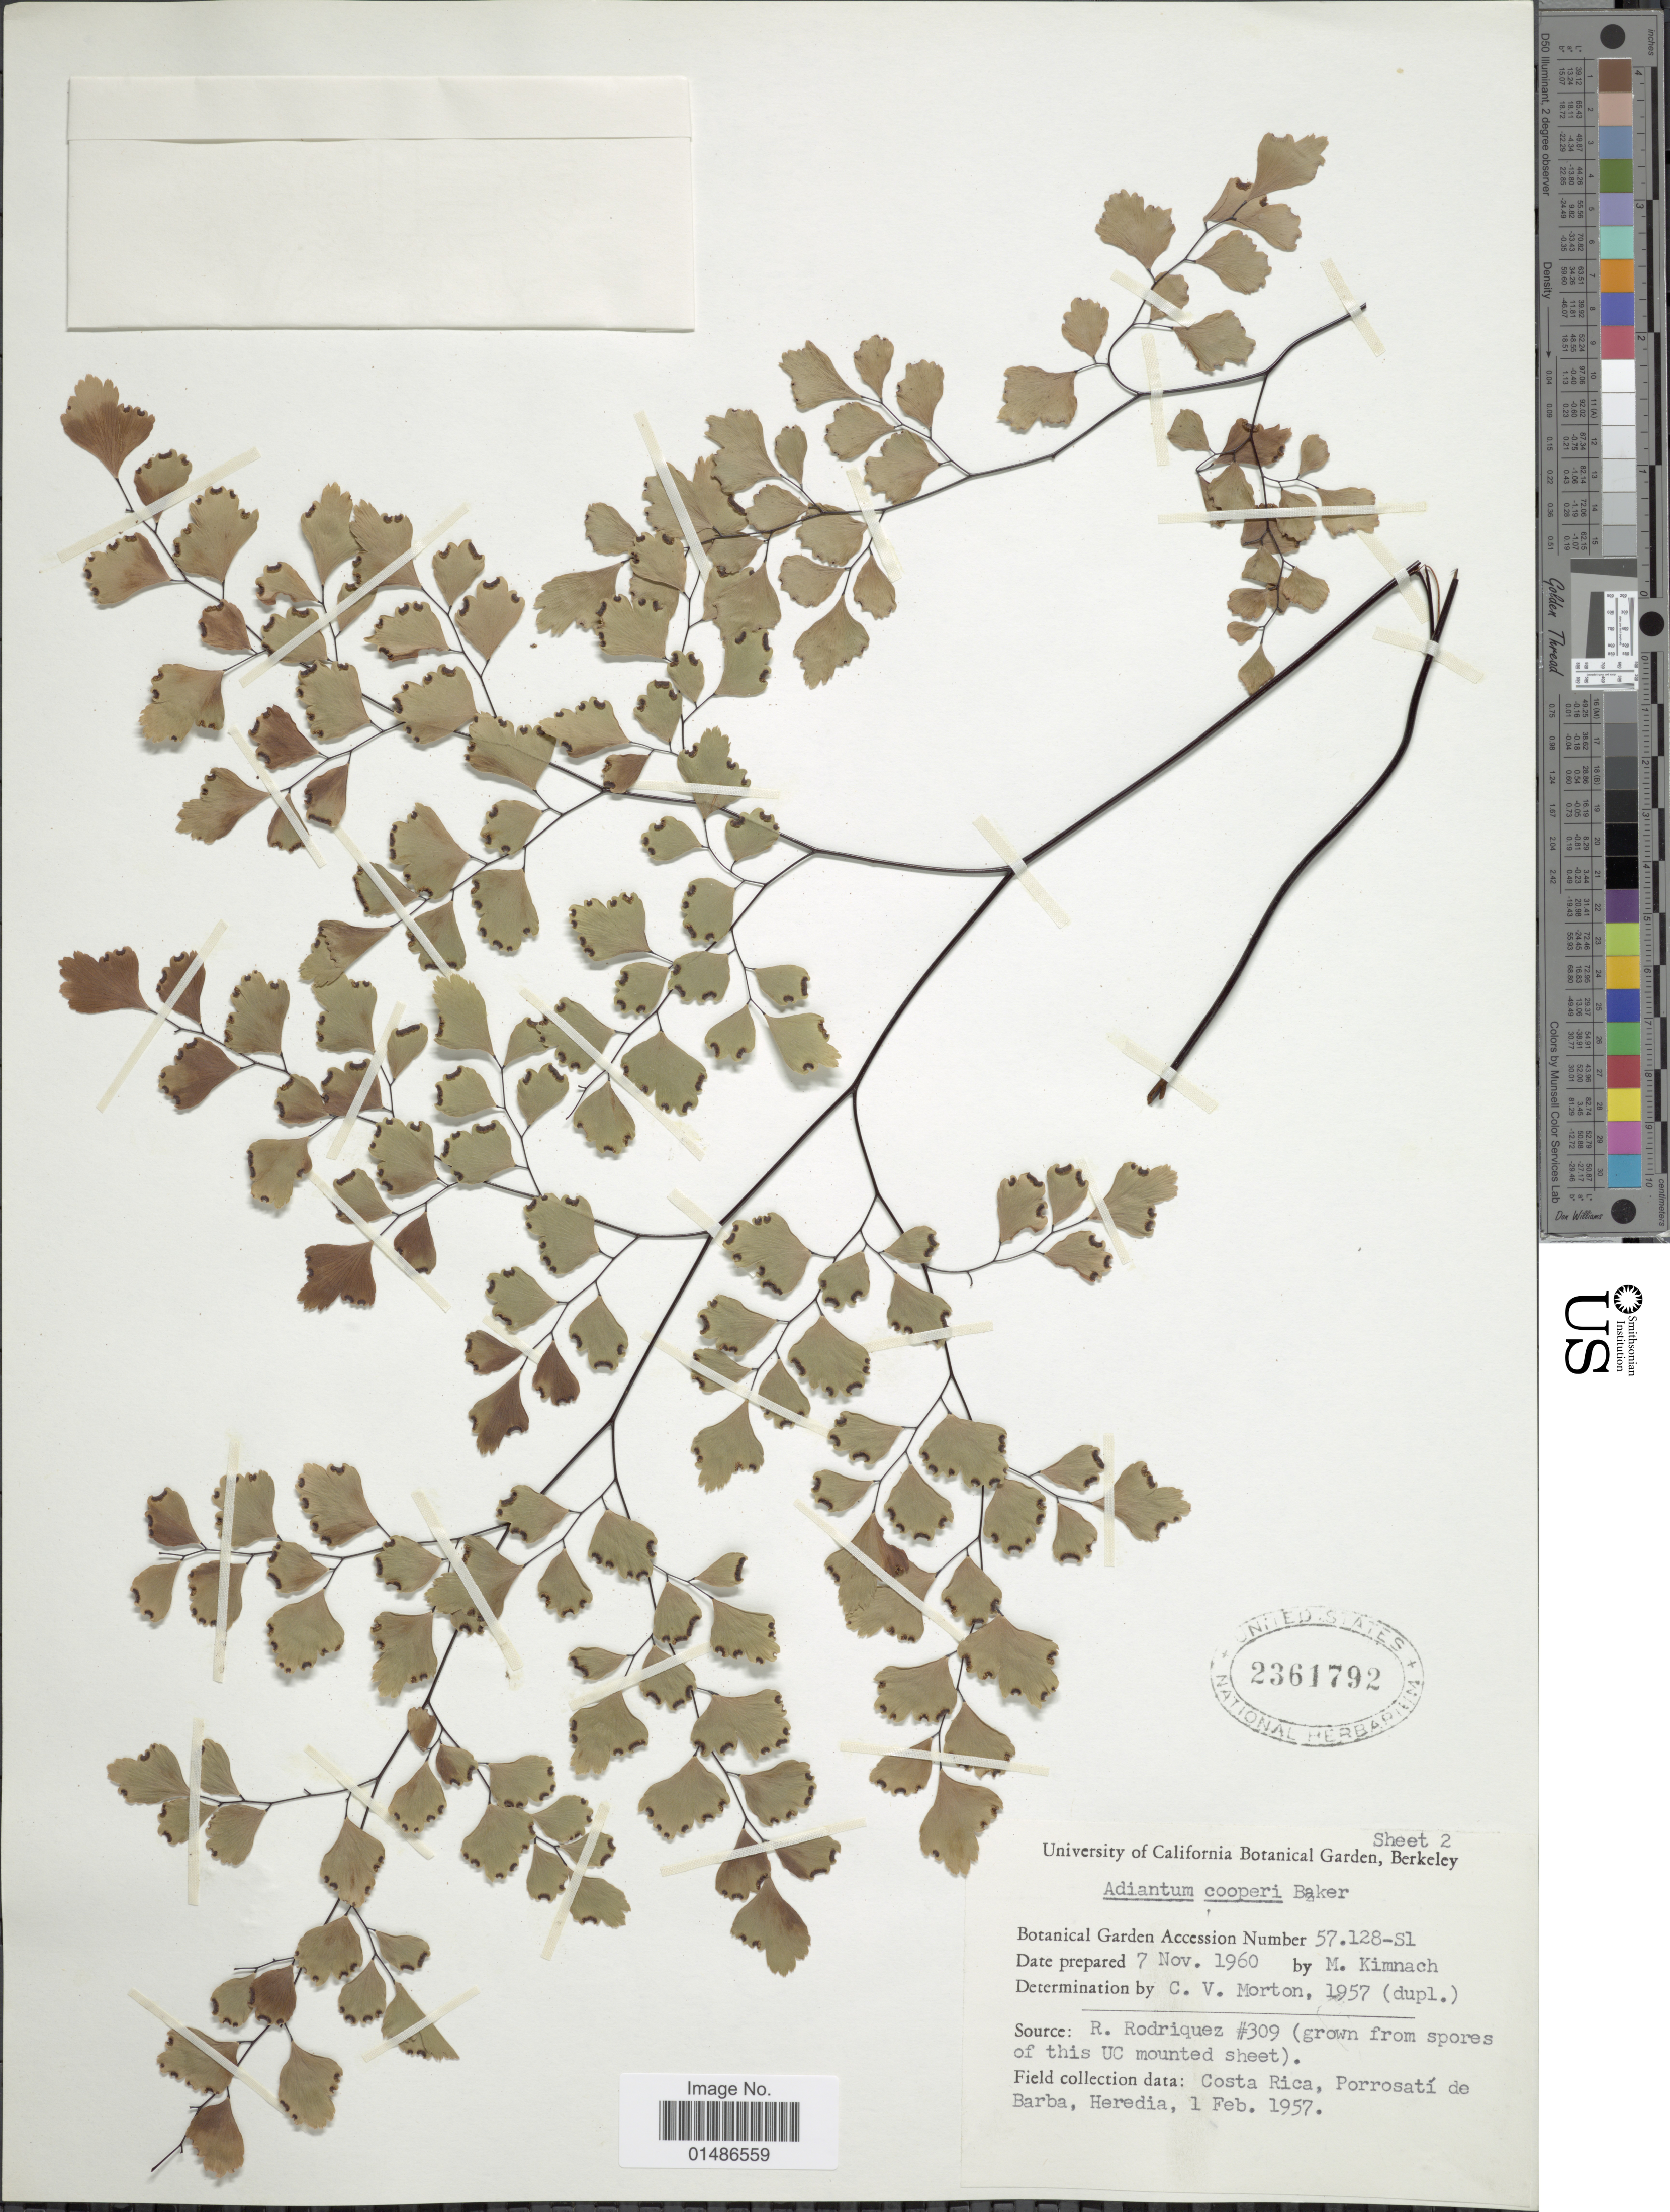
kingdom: Plantae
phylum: Tracheophyta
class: Polypodiopsida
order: Polypodiales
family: Pteridaceae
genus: Adiantum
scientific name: Adiantum andicola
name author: Liebm.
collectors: M. W. Kimnach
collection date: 1960-11-07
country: United States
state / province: California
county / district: Alameda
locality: University of California Botanical Garden, Berkeley.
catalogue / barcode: US 2361792